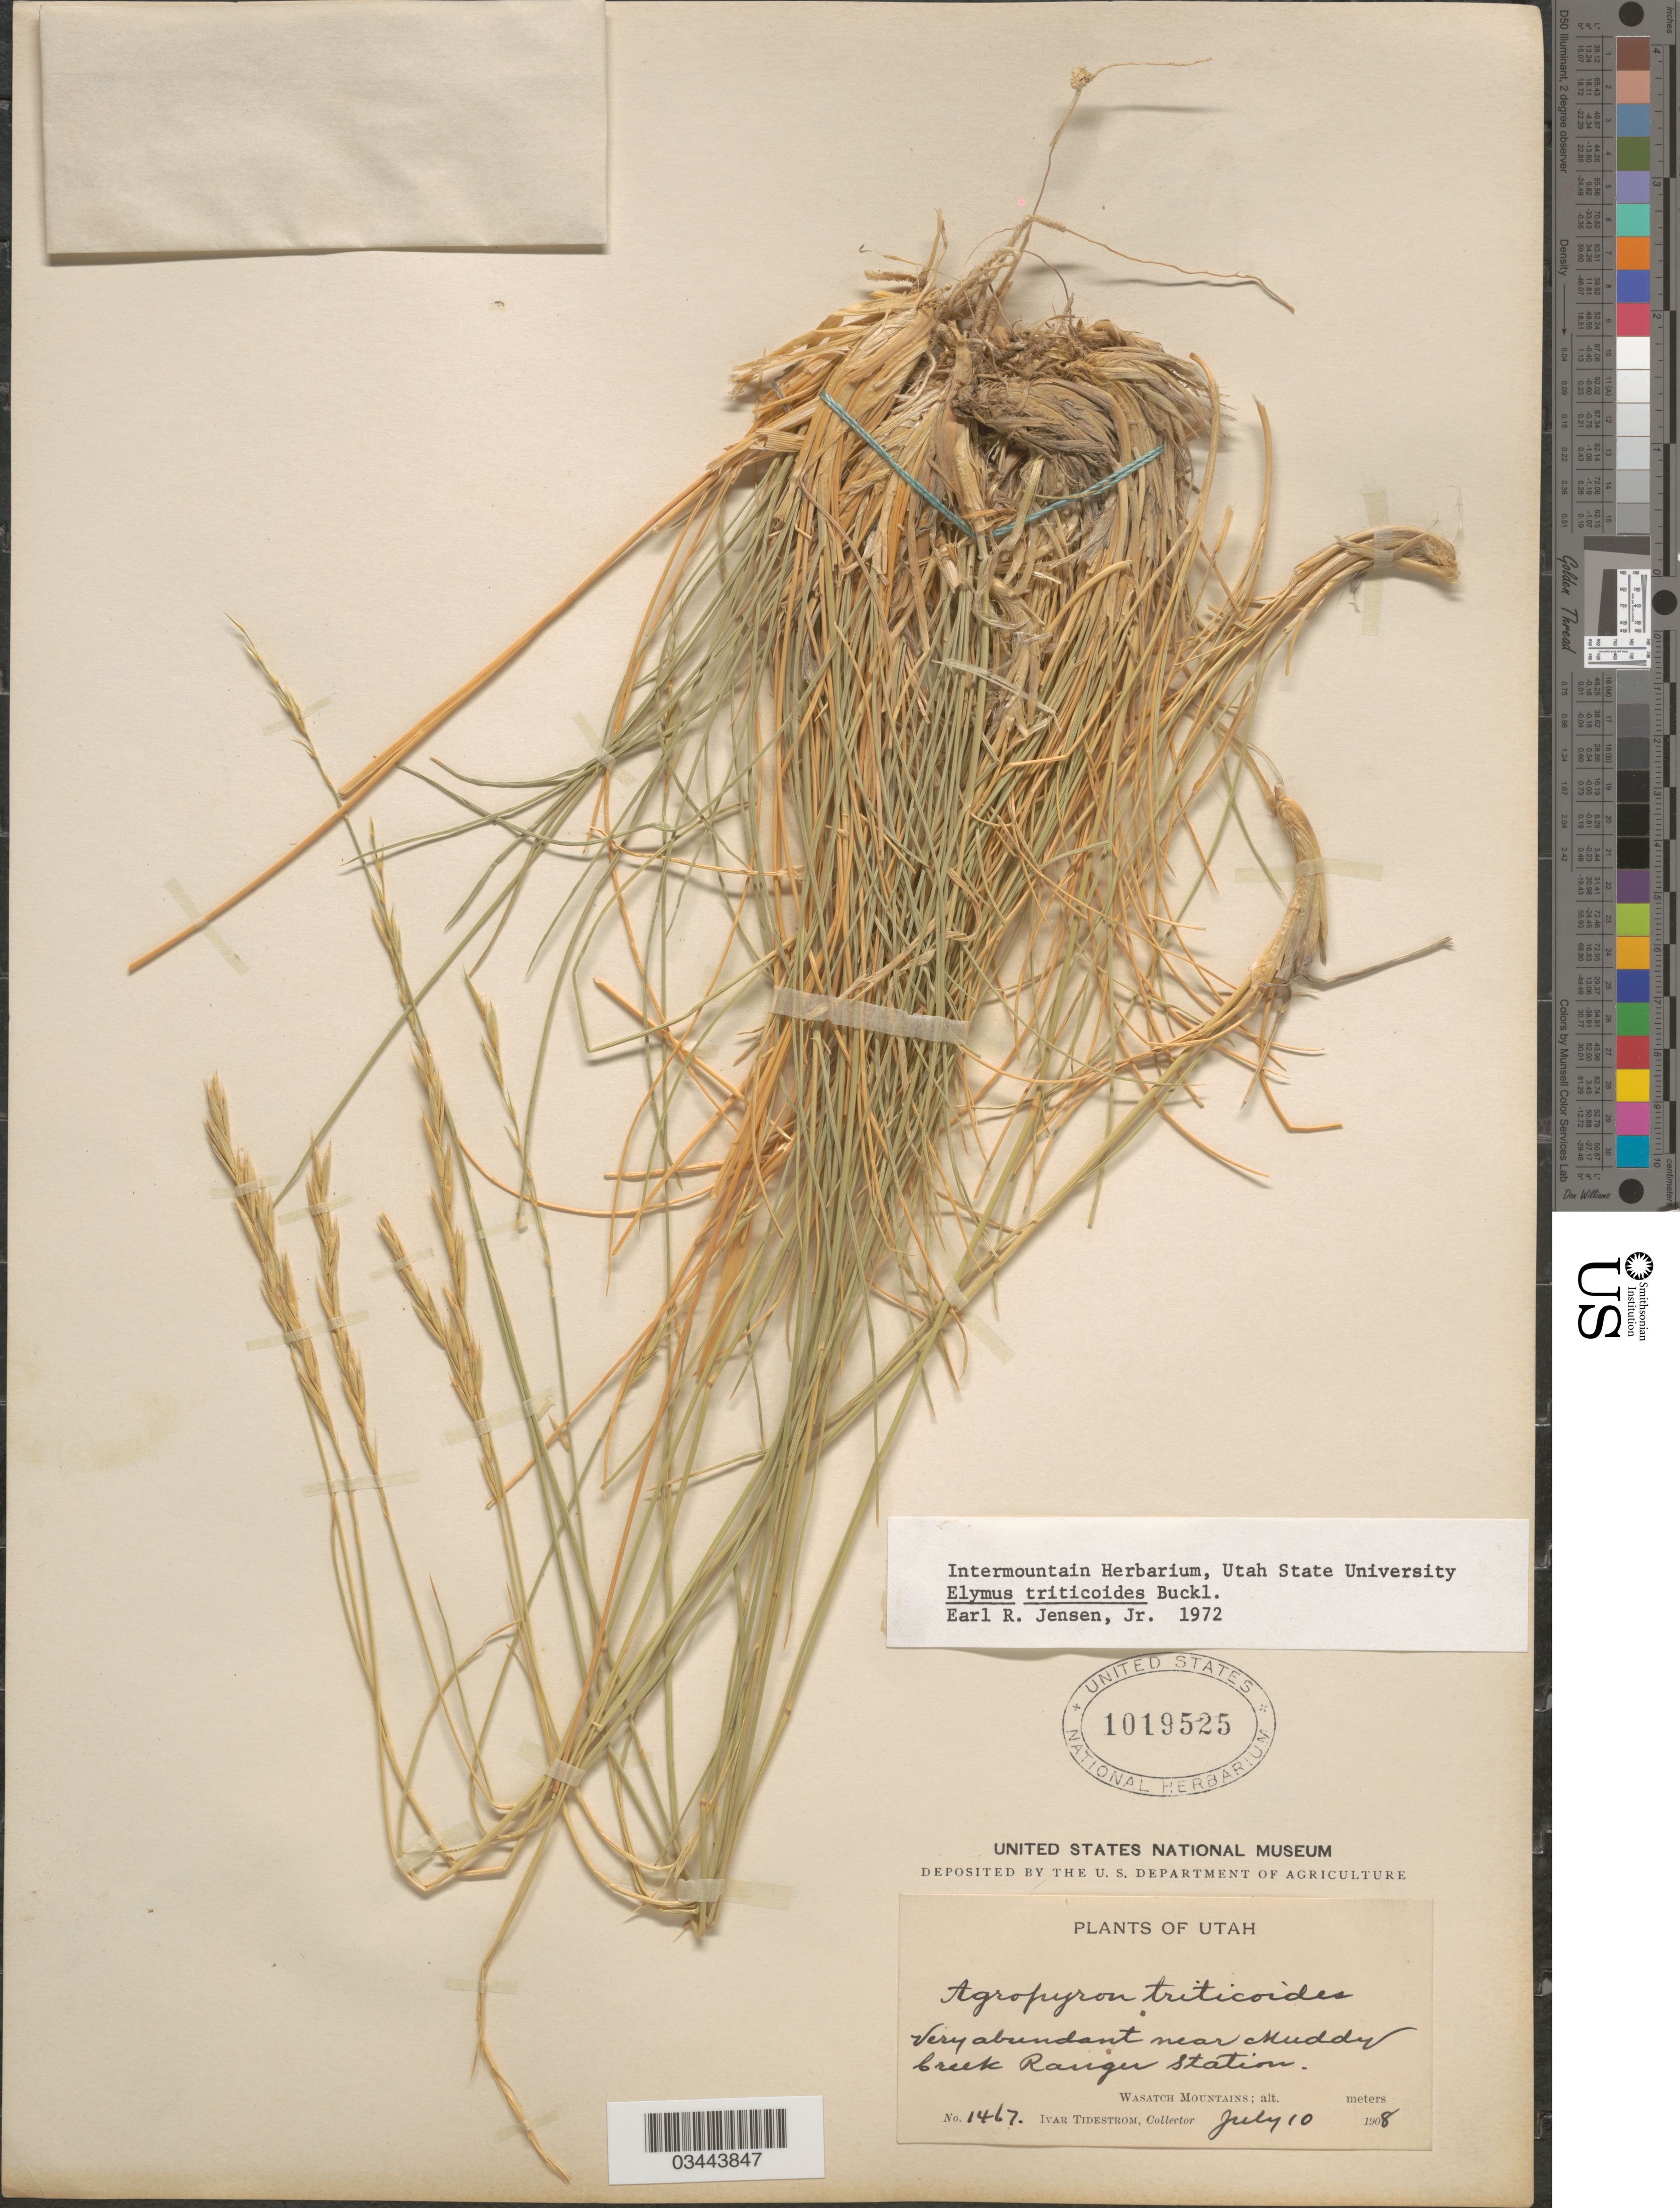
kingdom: Plantae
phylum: Tracheophyta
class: Liliopsida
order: Poales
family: Poaceae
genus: Leymus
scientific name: Leymus triticoides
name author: (Buckley) Pilg.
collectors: I. F. Tidestrom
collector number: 1467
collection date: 1908-07-10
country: United States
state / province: Utah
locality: Very abundant near Muddy Creek Ranger Station. Wasatch Mountains.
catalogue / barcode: US 1019525